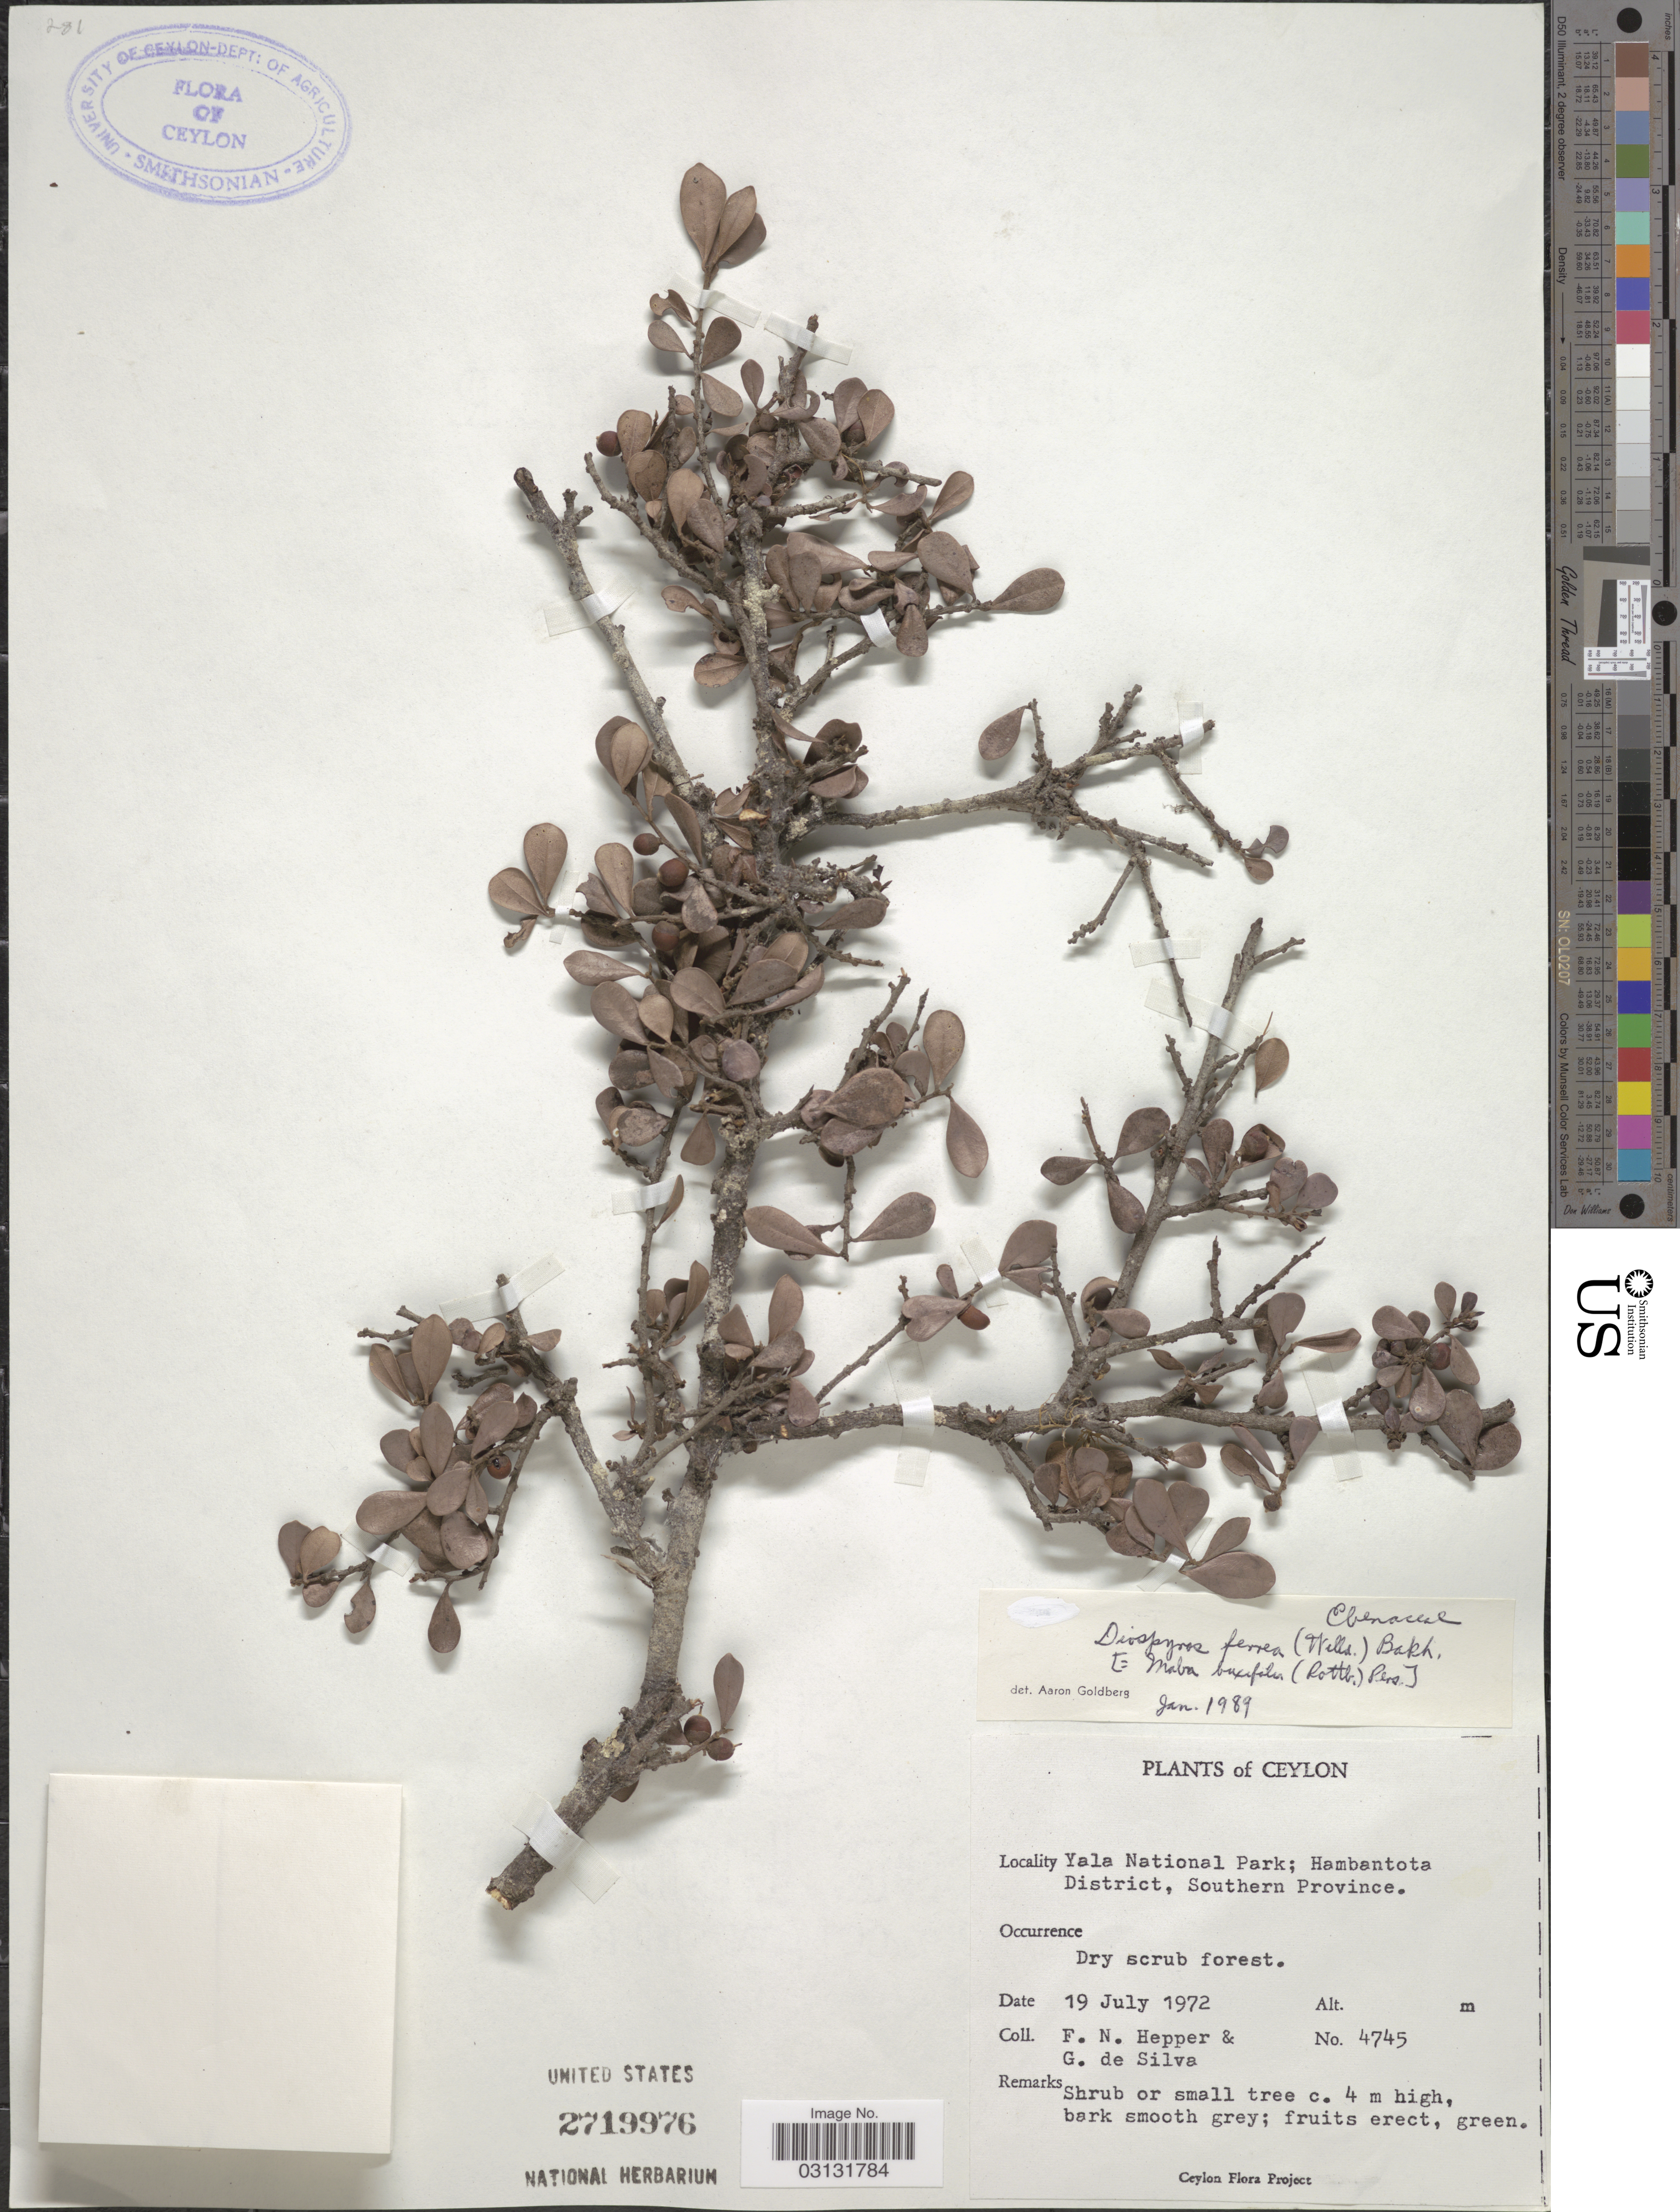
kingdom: Plantae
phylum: Tracheophyta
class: Magnoliopsida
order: Ericales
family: Ebenaceae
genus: Diospyros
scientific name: Diospyros ferrea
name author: (Willd.) Bakh.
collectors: F. Hepper & G. De Silva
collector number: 4745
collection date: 1972-07-19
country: Sri Lanka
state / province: Southern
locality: Ceylon. Yala National Park; Hambantota District, Southern Province.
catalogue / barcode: US 2719976